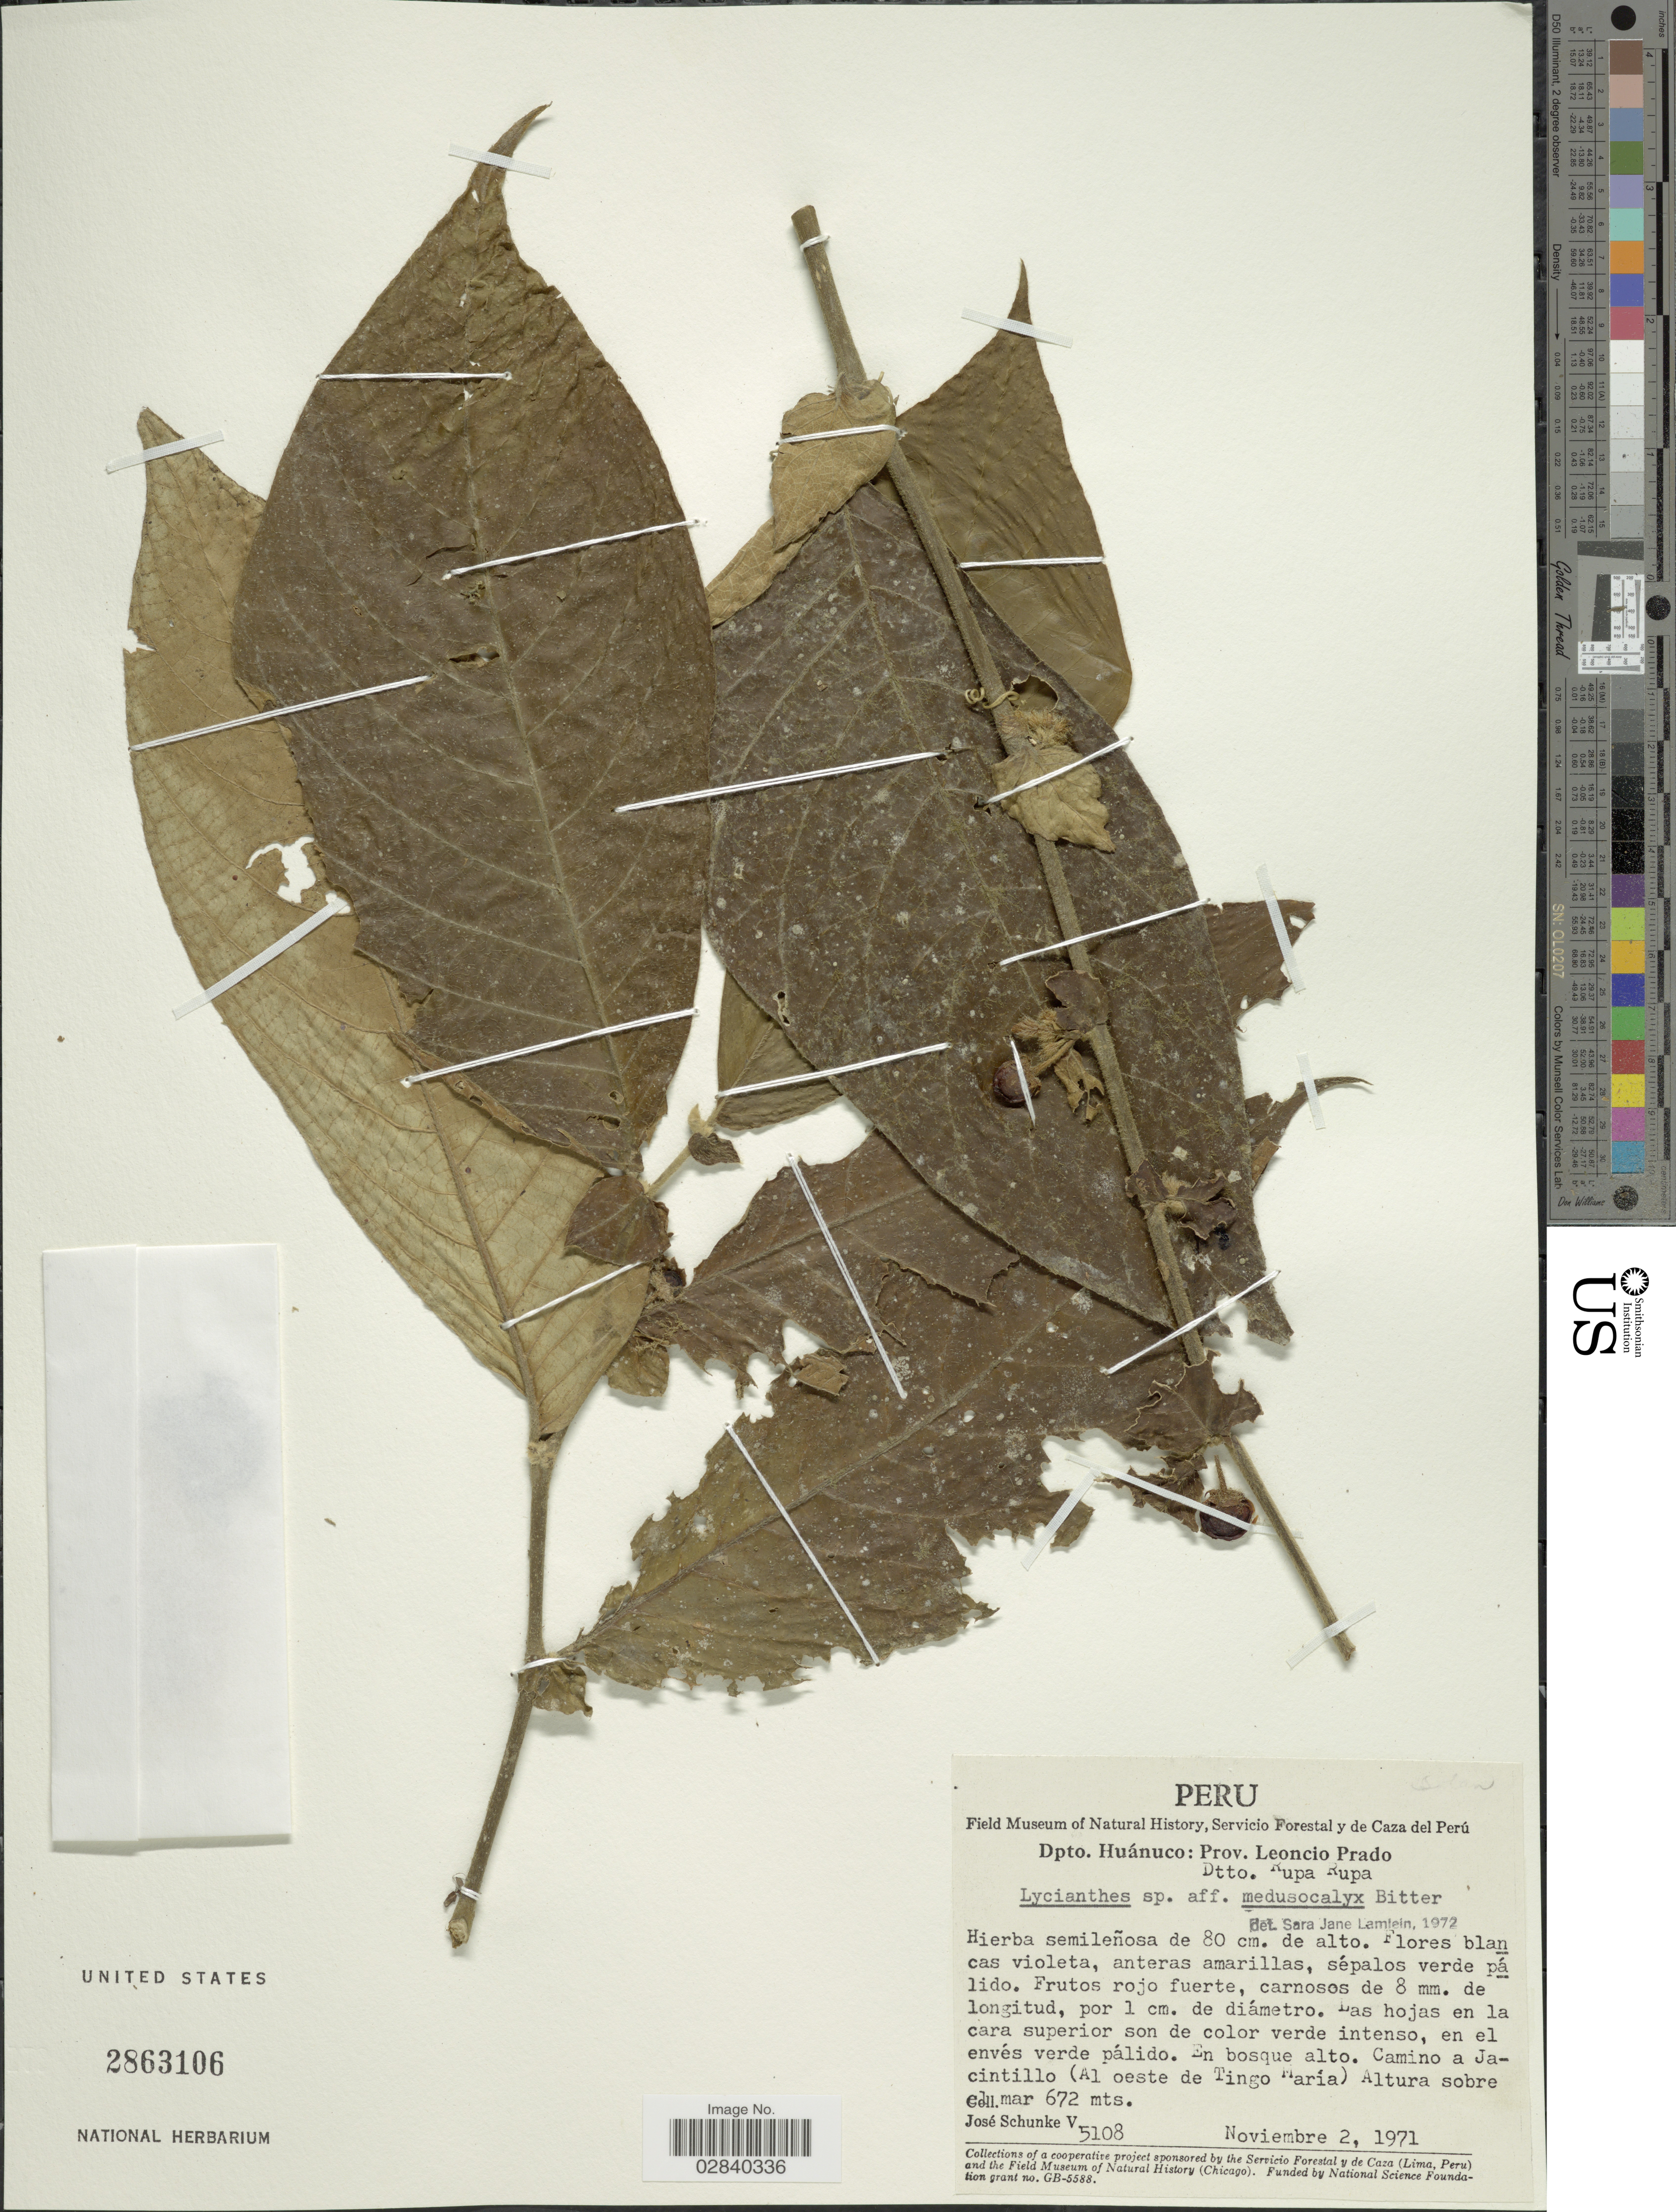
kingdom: Plantae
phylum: Tracheophyta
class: Magnoliopsida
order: Solanales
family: Solanaceae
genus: Lycianthes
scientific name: Lycianthes medusocalyx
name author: (Bitter) Bitter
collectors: J. Schunke Vigo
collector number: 5108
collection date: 1971-11-02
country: Peru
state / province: Huánuco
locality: Dpto.: Huanúco: Prov. Leoncio Prado, Dtto. Rupa Rupa. Camino a Jacintillo (Al oeste de Tingo María).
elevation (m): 672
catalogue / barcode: US 2863106